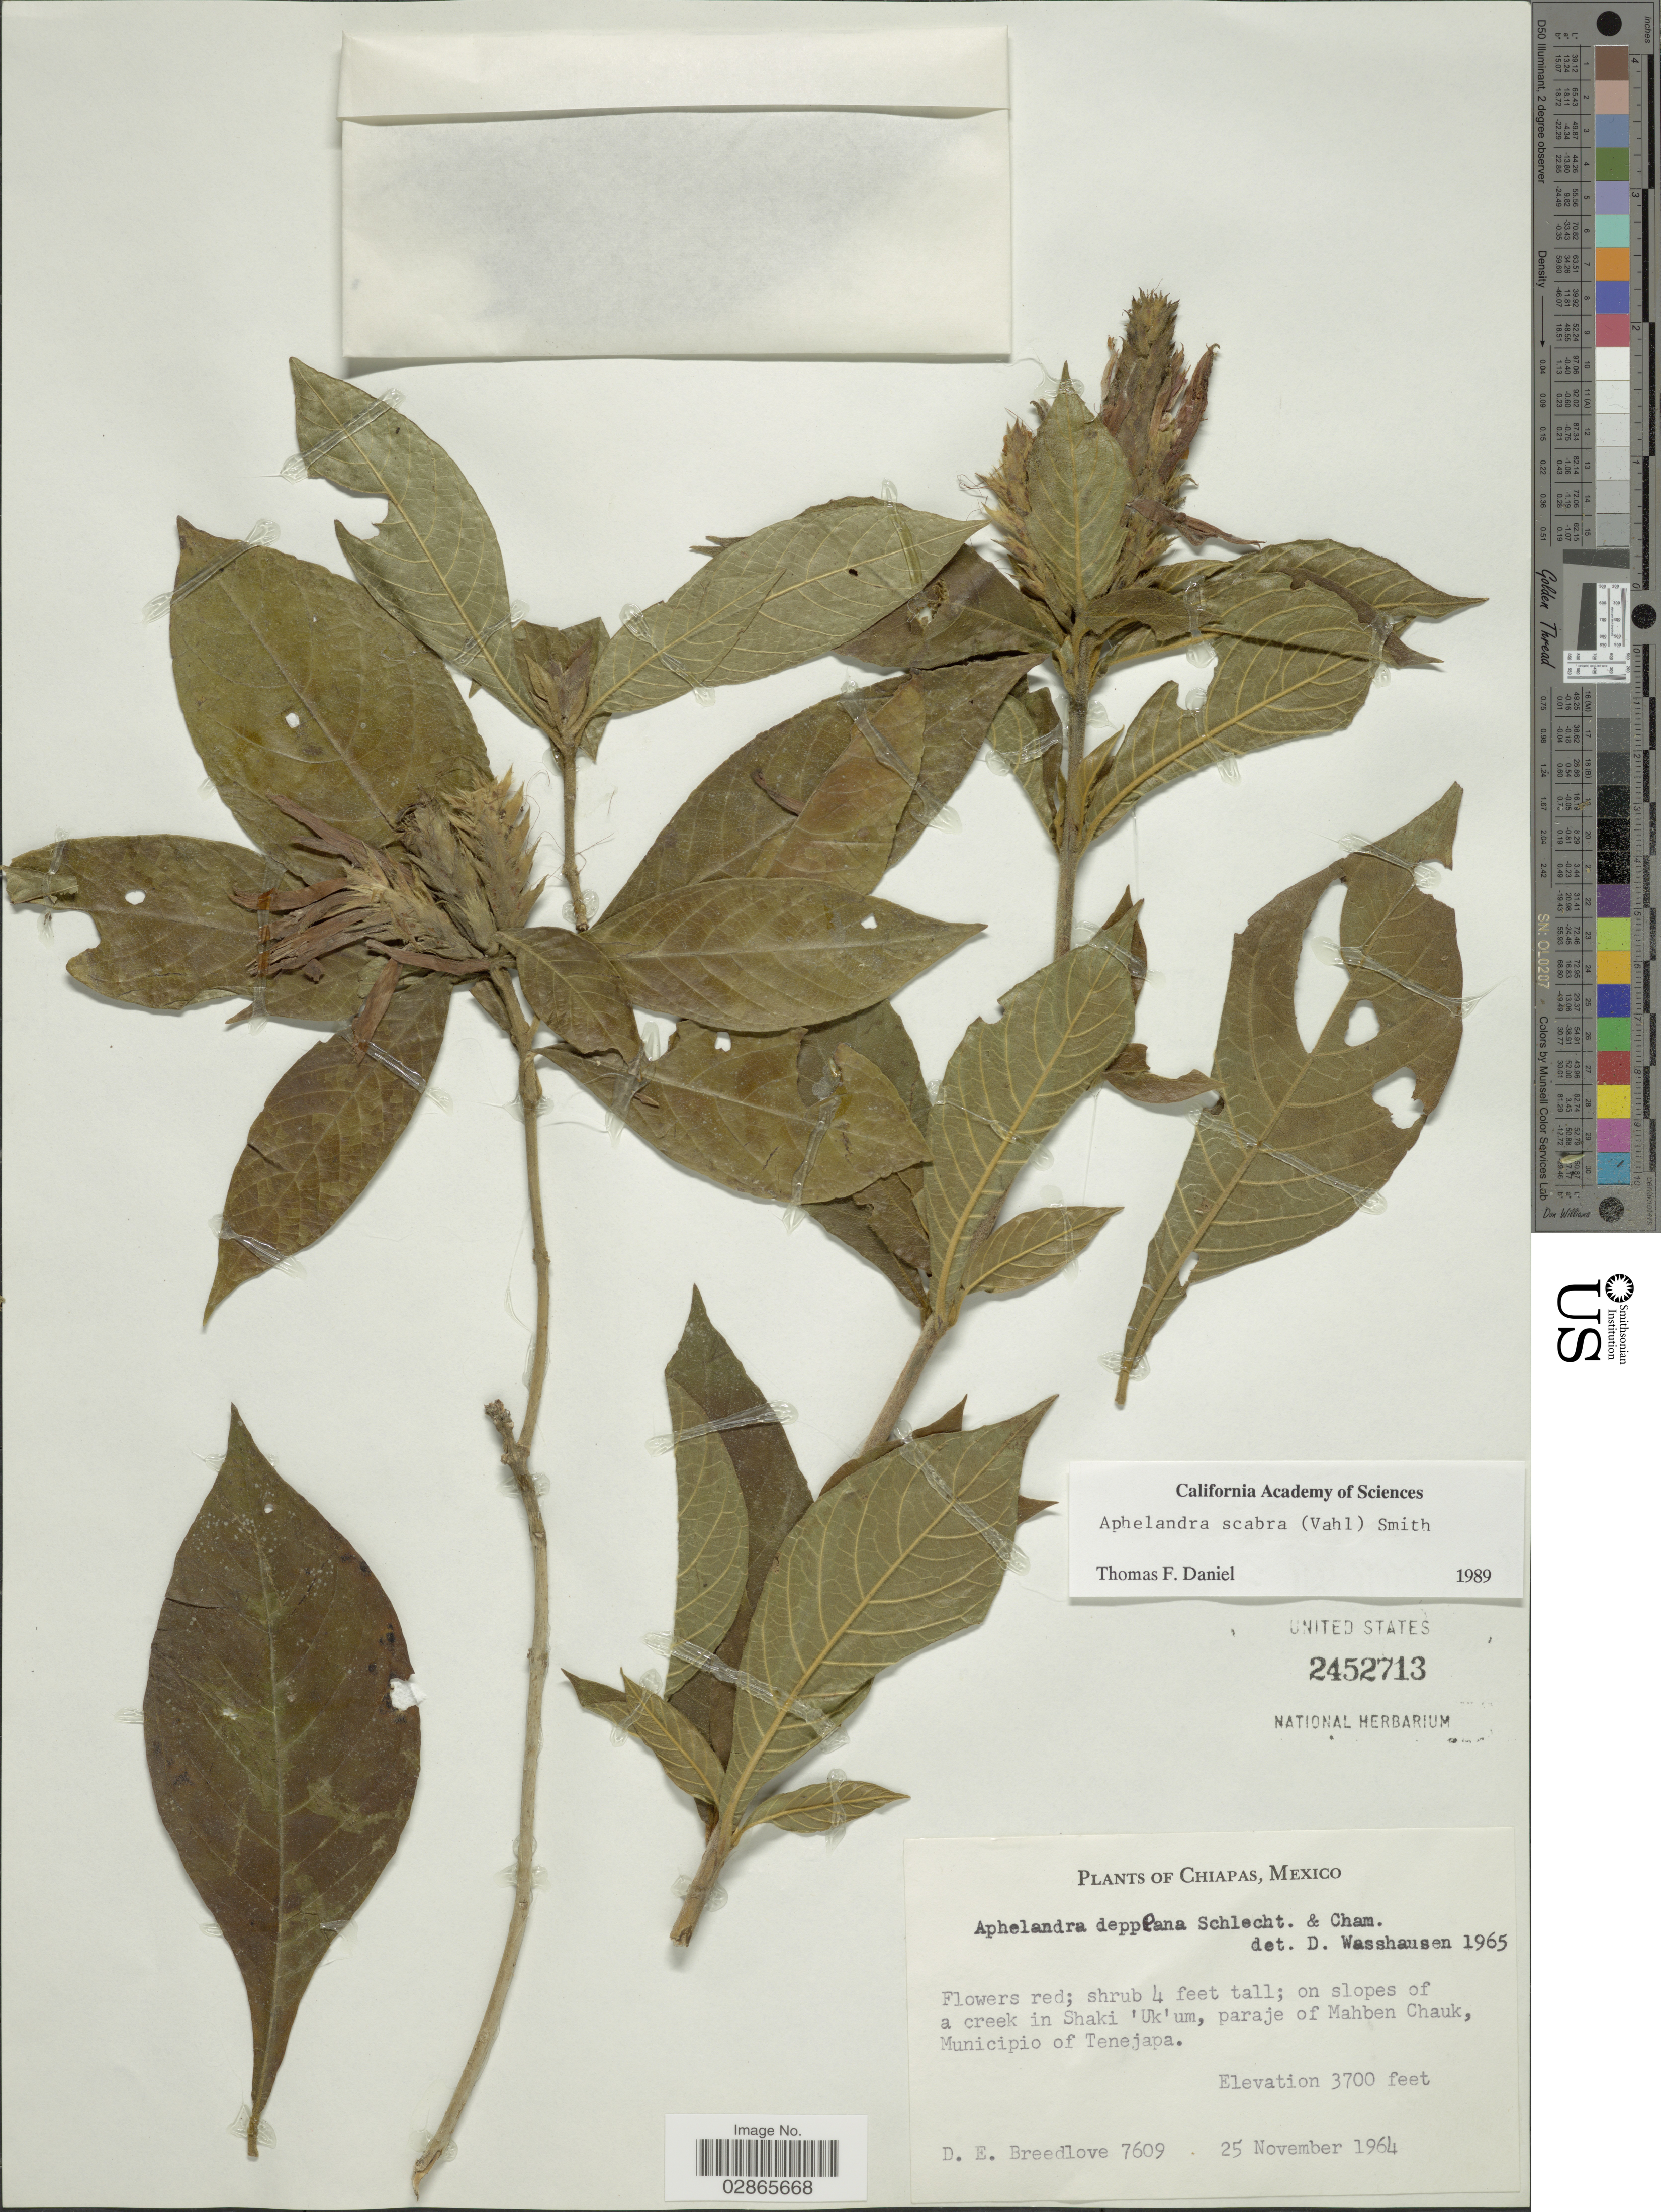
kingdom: Plantae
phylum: Tracheophyta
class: Magnoliopsida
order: Lamiales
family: Acanthaceae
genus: Aphelandra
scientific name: Aphelandra deppeana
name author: Schltdl. & Cham.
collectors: D. E. Breedlove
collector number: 7609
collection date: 1964-11-25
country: Mexico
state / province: Chiapas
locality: On slopes of a creek in Shaki 'Uk' um, paraje of Mahben Chauk, Municipio of Tenejapa.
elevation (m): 1128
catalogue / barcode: US 2452713